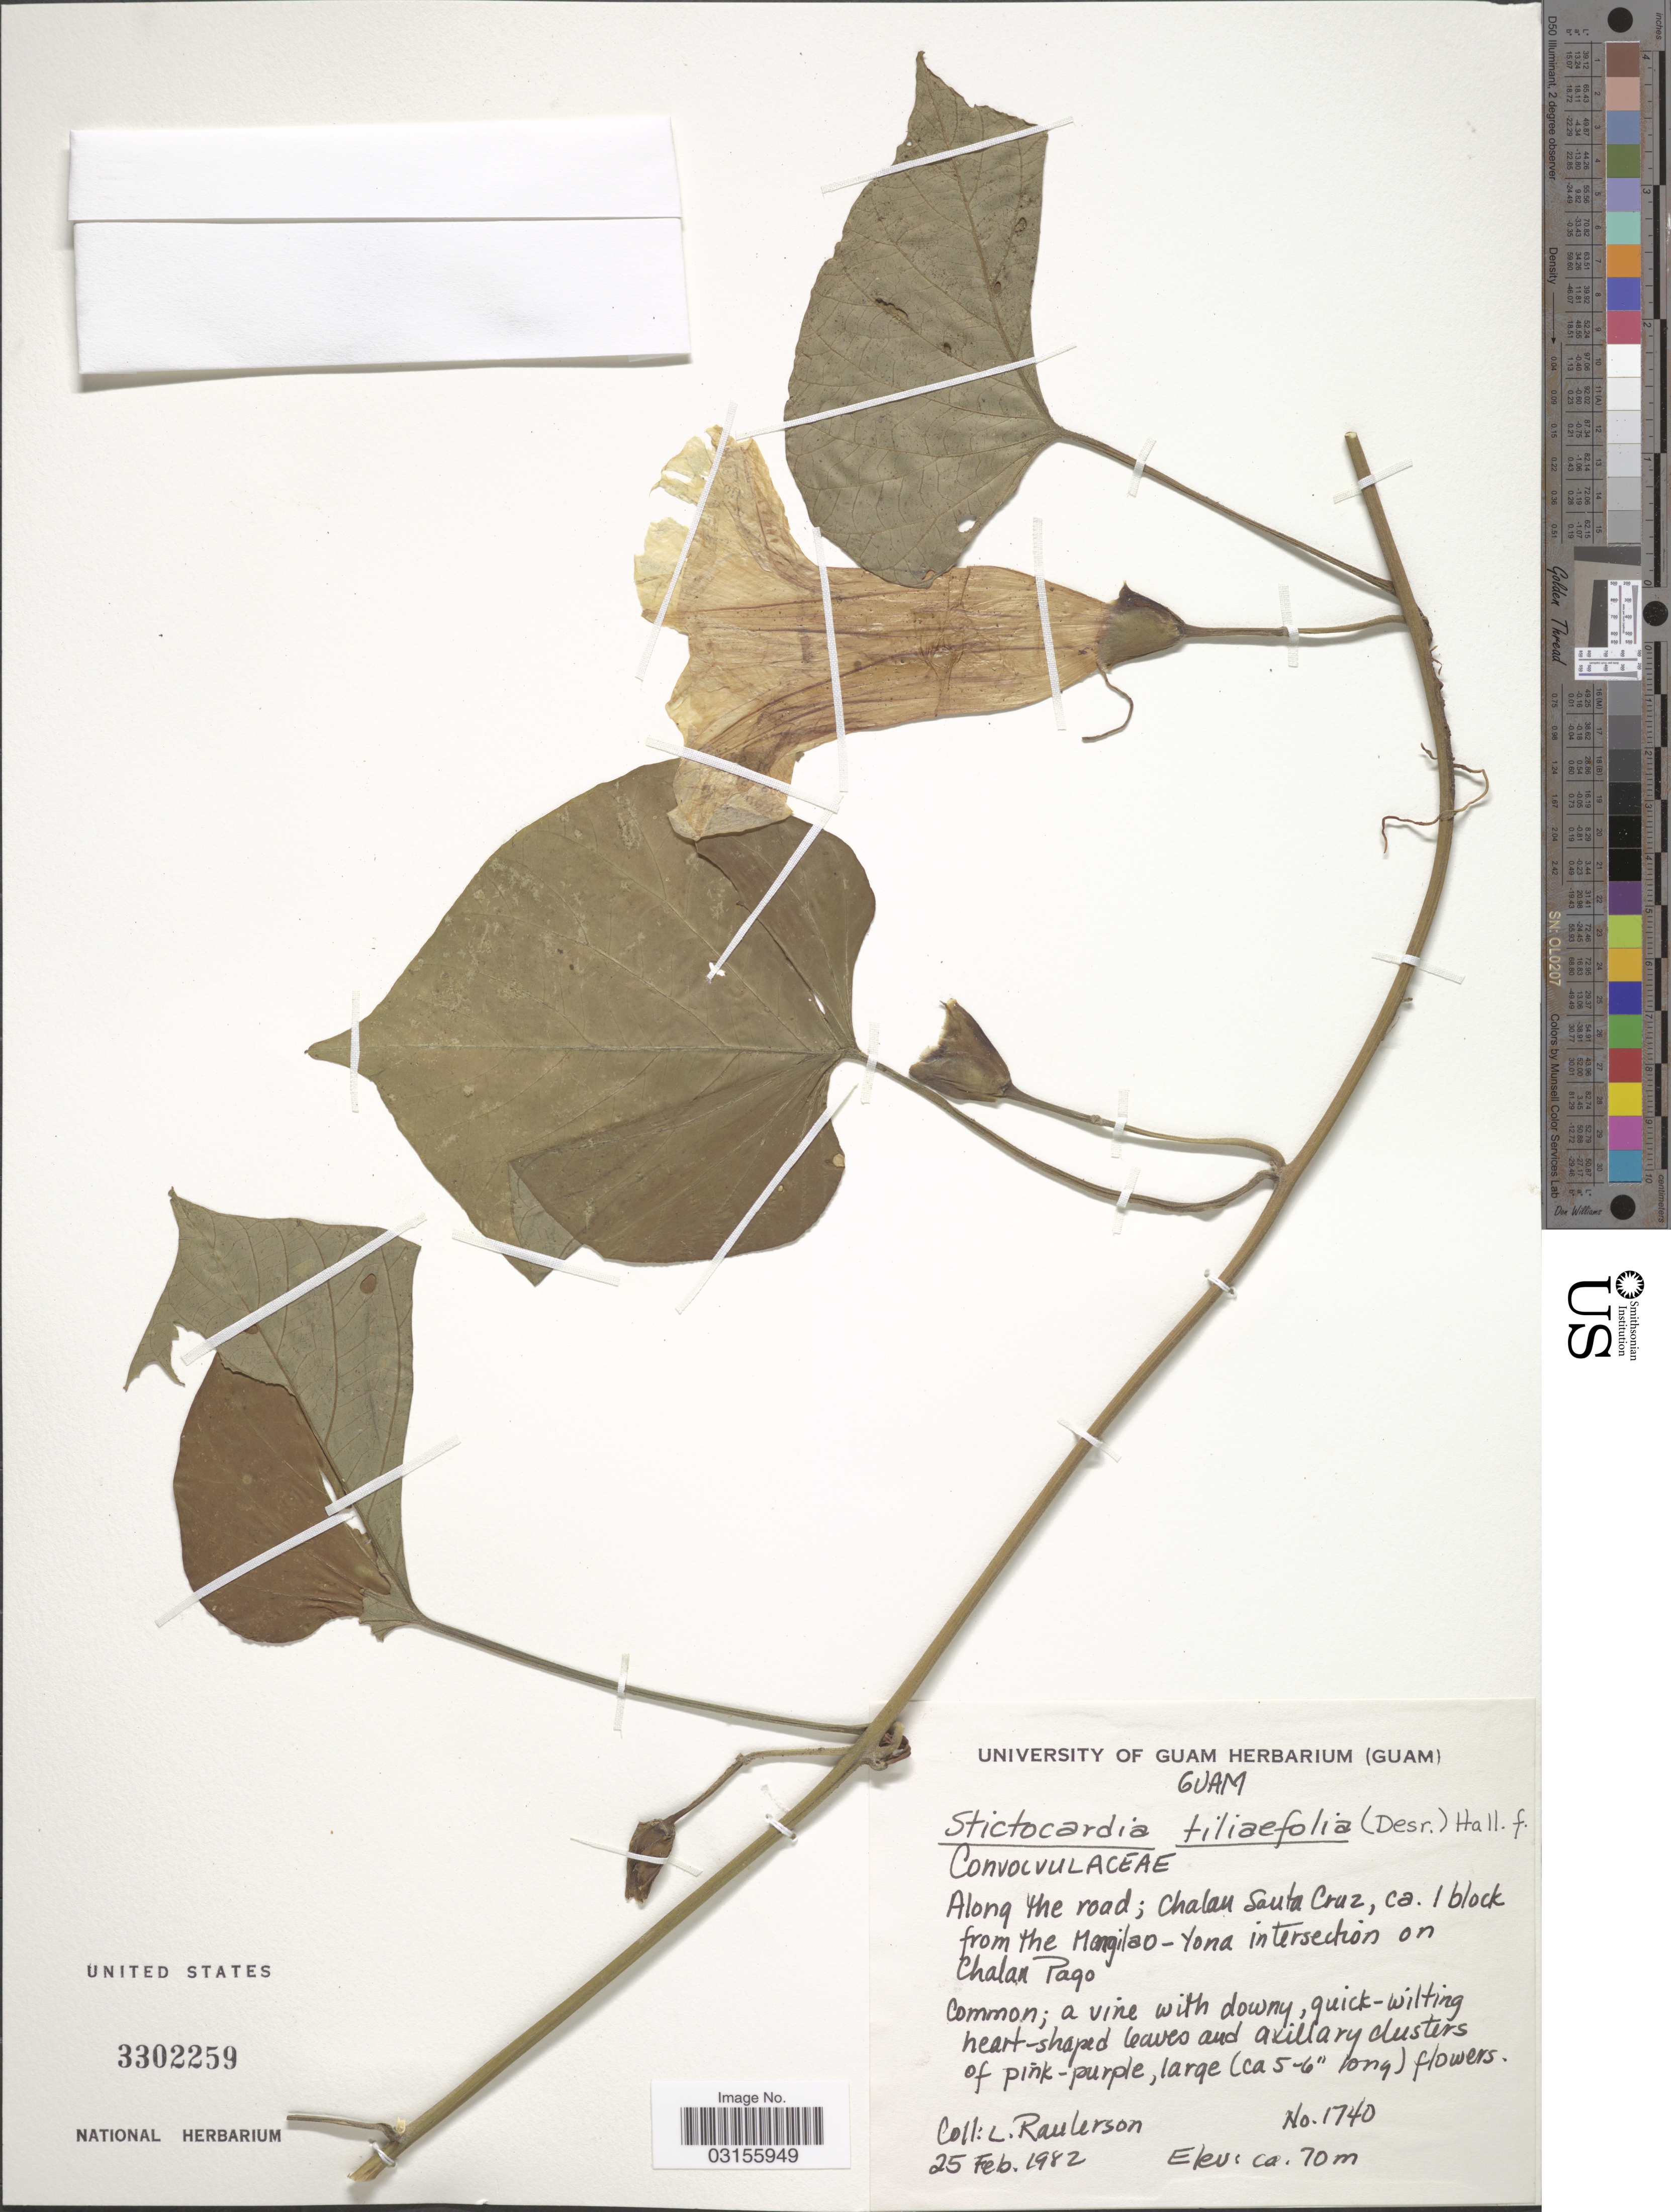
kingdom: Plantae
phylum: Tracheophyta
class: Magnoliopsida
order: Solanales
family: Convolvulaceae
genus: Stictocardia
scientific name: Stictocardia tiliifolia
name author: (Desr.) Hallier f.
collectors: L. Raulerson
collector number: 1740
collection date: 1982-02-25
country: Guam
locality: Along the road; Chalan Santa Cruz, ca. 1 block from the Mangilao-Yona intersection on Chalan Pago.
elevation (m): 70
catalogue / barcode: US 3302259